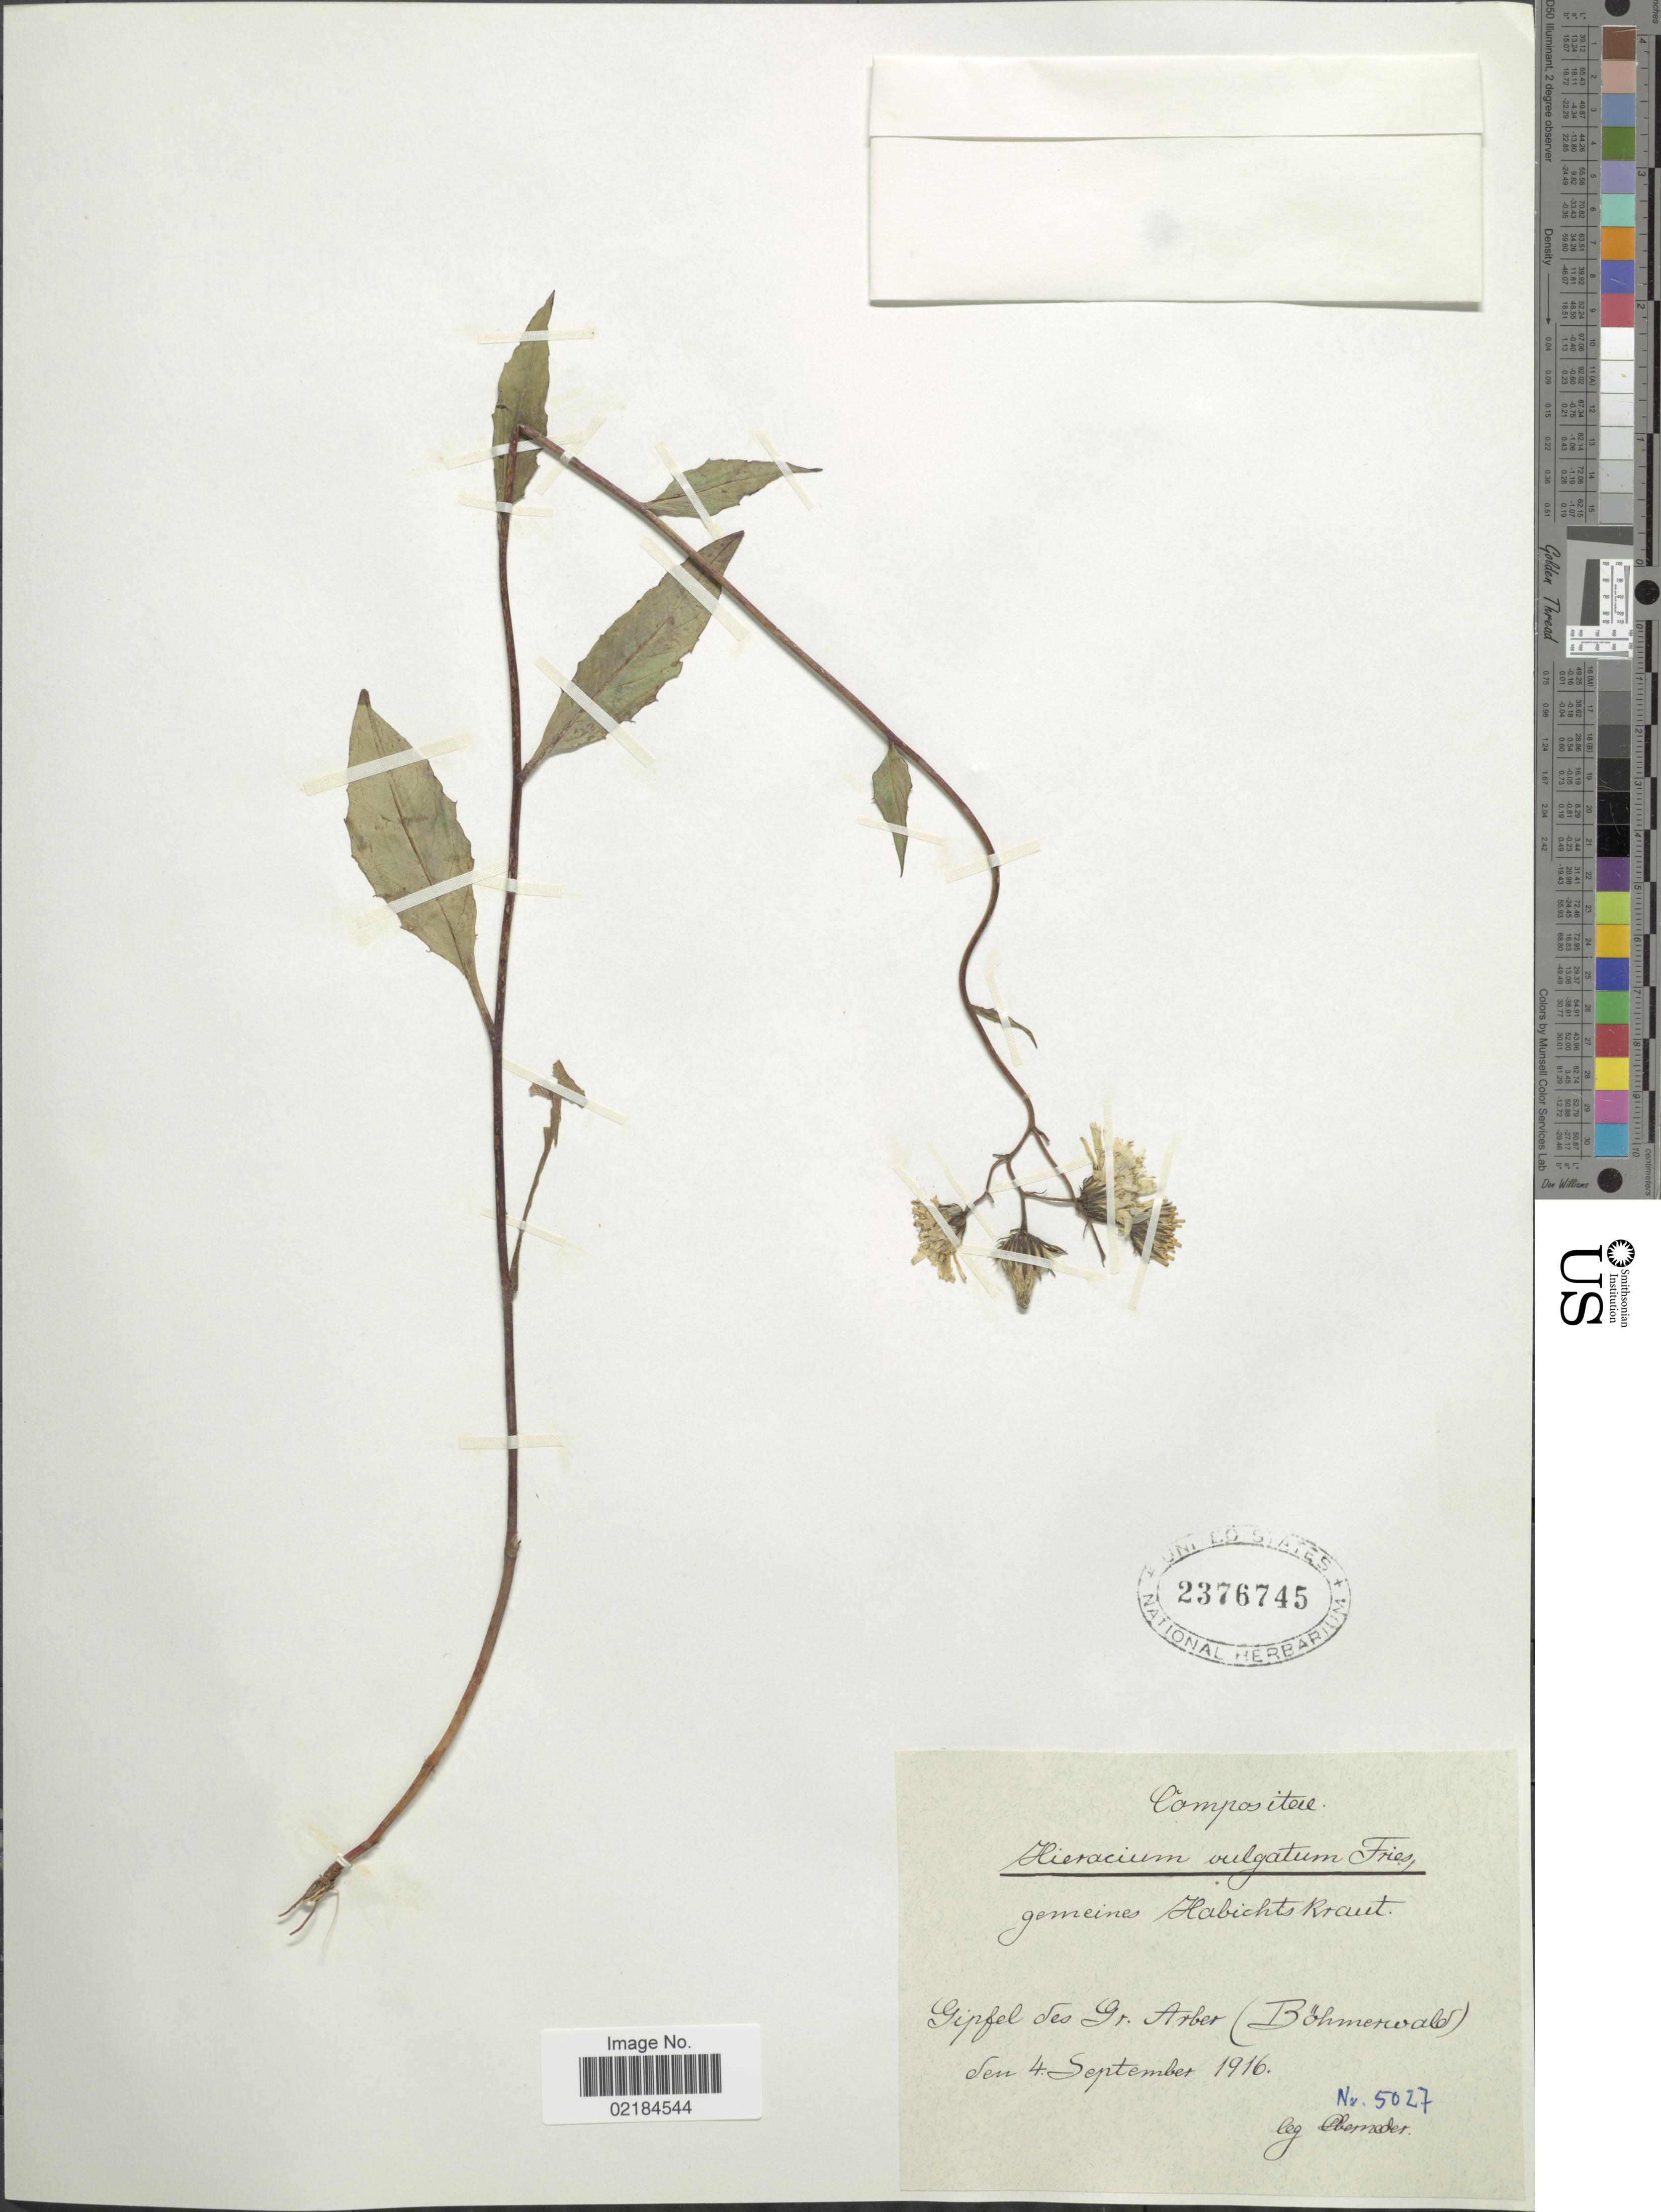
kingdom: Plantae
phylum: Tracheophyta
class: Magnoliopsida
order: Asterales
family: Asteraceae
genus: Hieracium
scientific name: Hieracium lachenalii subsp. cruenifolium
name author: (Dahlst. & Lübeck) Zahn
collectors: -. Oberneder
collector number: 5027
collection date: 1916-09-04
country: Germany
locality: Gipfel; des jGr. Arber (Bohmerwald)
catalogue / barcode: US 2376745